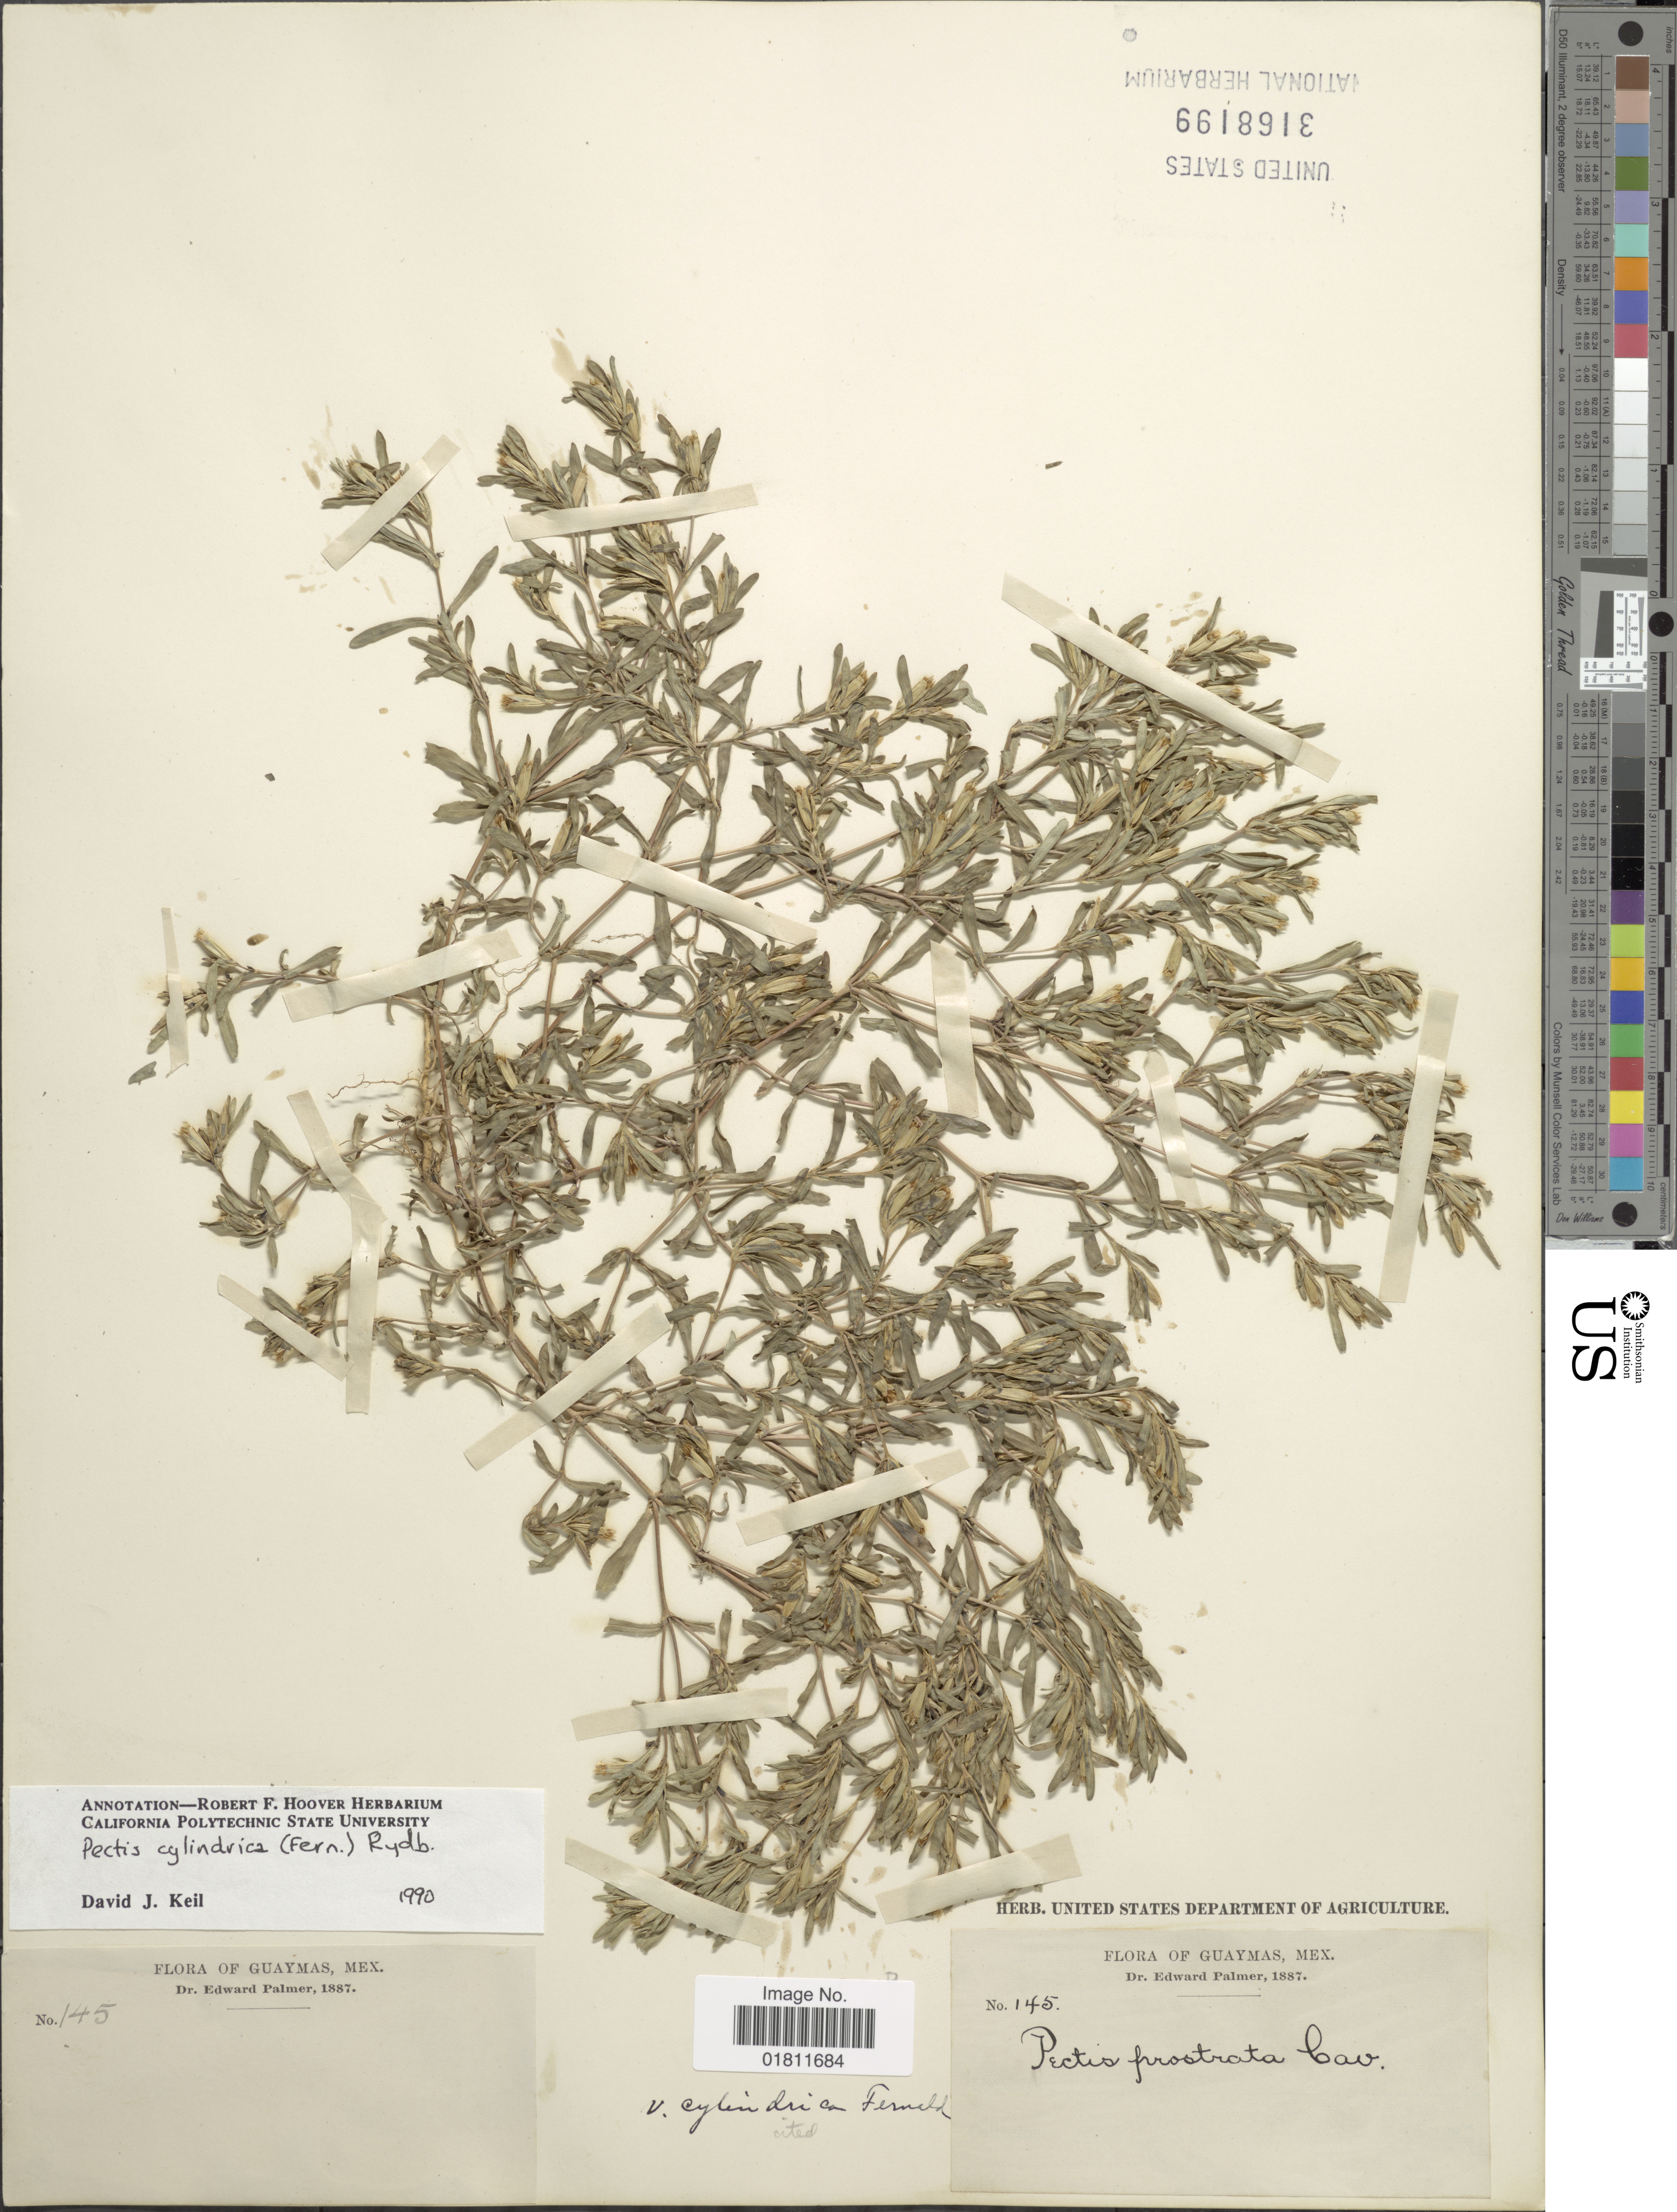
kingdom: Plantae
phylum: Tracheophyta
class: Magnoliopsida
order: Asterales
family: Asteraceae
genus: Pectis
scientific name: Pectis cylindrica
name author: (Fernald) Rydb.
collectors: E. Palmer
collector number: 145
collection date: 1887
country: Mexico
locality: Guaymas.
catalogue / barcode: US 6618913